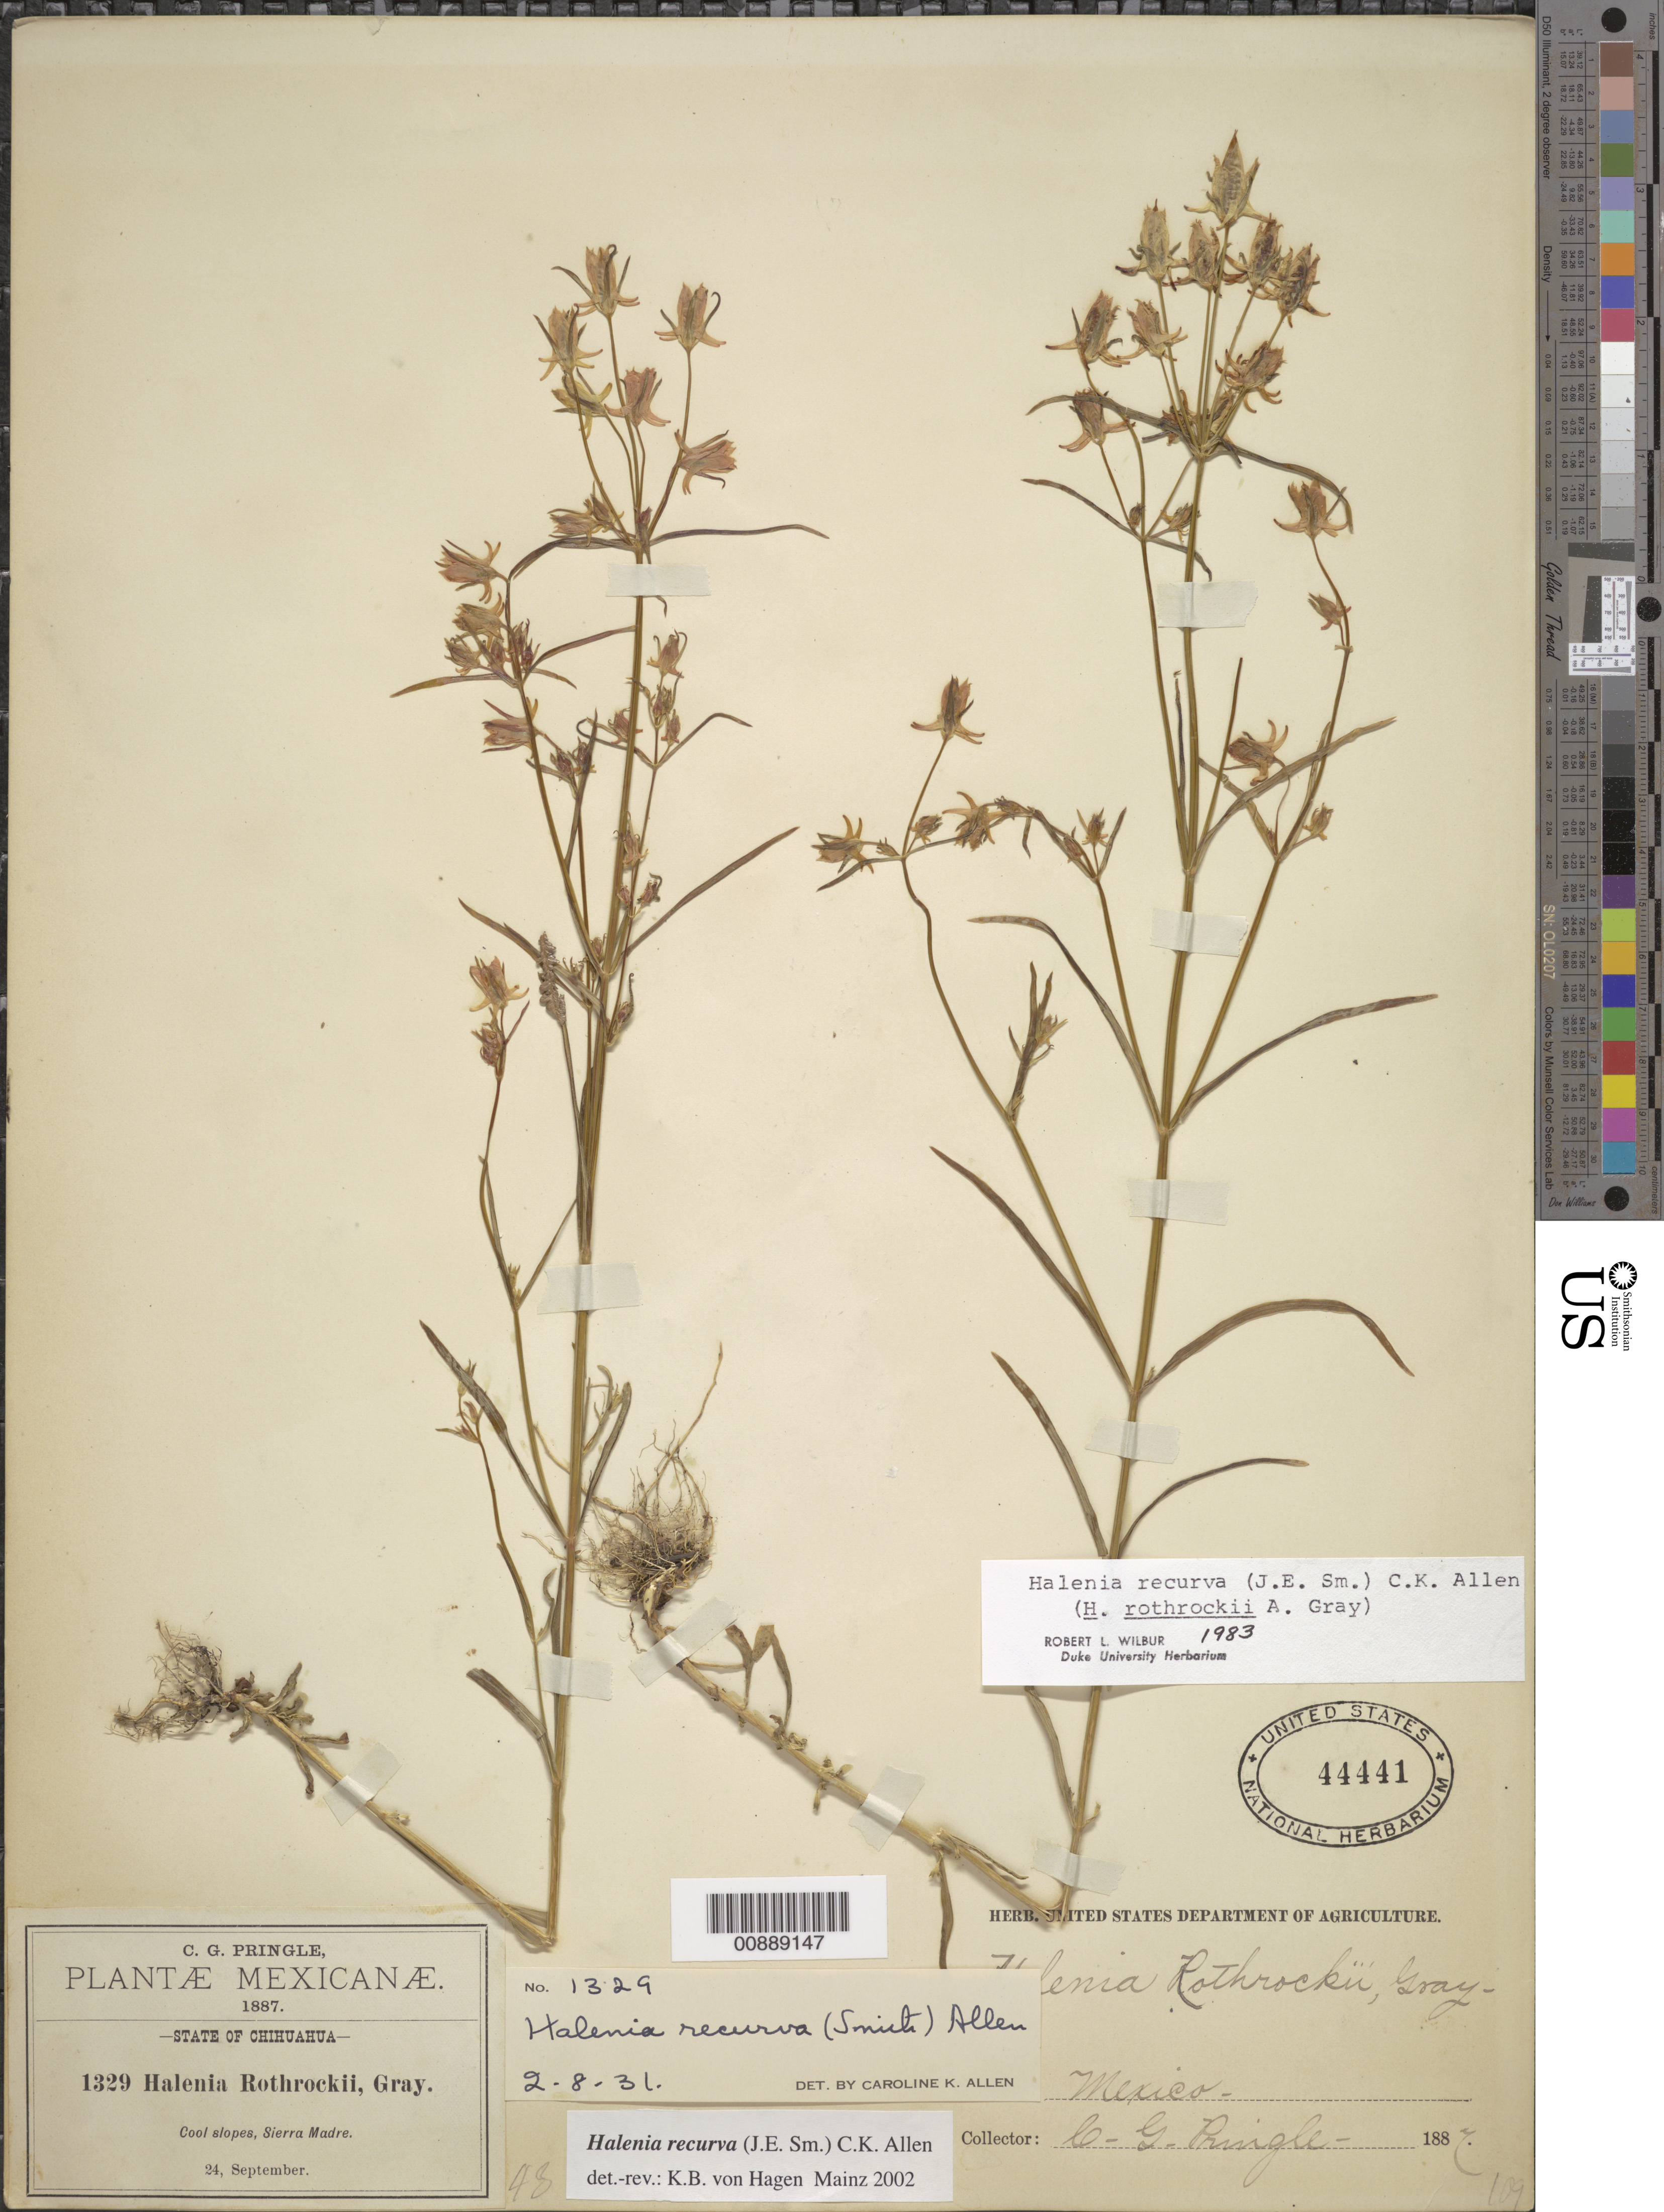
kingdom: Plantae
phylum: Tracheophyta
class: Magnoliopsida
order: Gentianales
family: Gentianaceae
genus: Halenia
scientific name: Halenia recurva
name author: (Sm.) C.K. Allen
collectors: C. G. Pringle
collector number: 1329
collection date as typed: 24 Sep 1887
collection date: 1887-09-24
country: Mexico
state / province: Chihuahua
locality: Sierra Madre, Chihuahua.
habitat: Cool slopes.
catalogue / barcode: US 44441